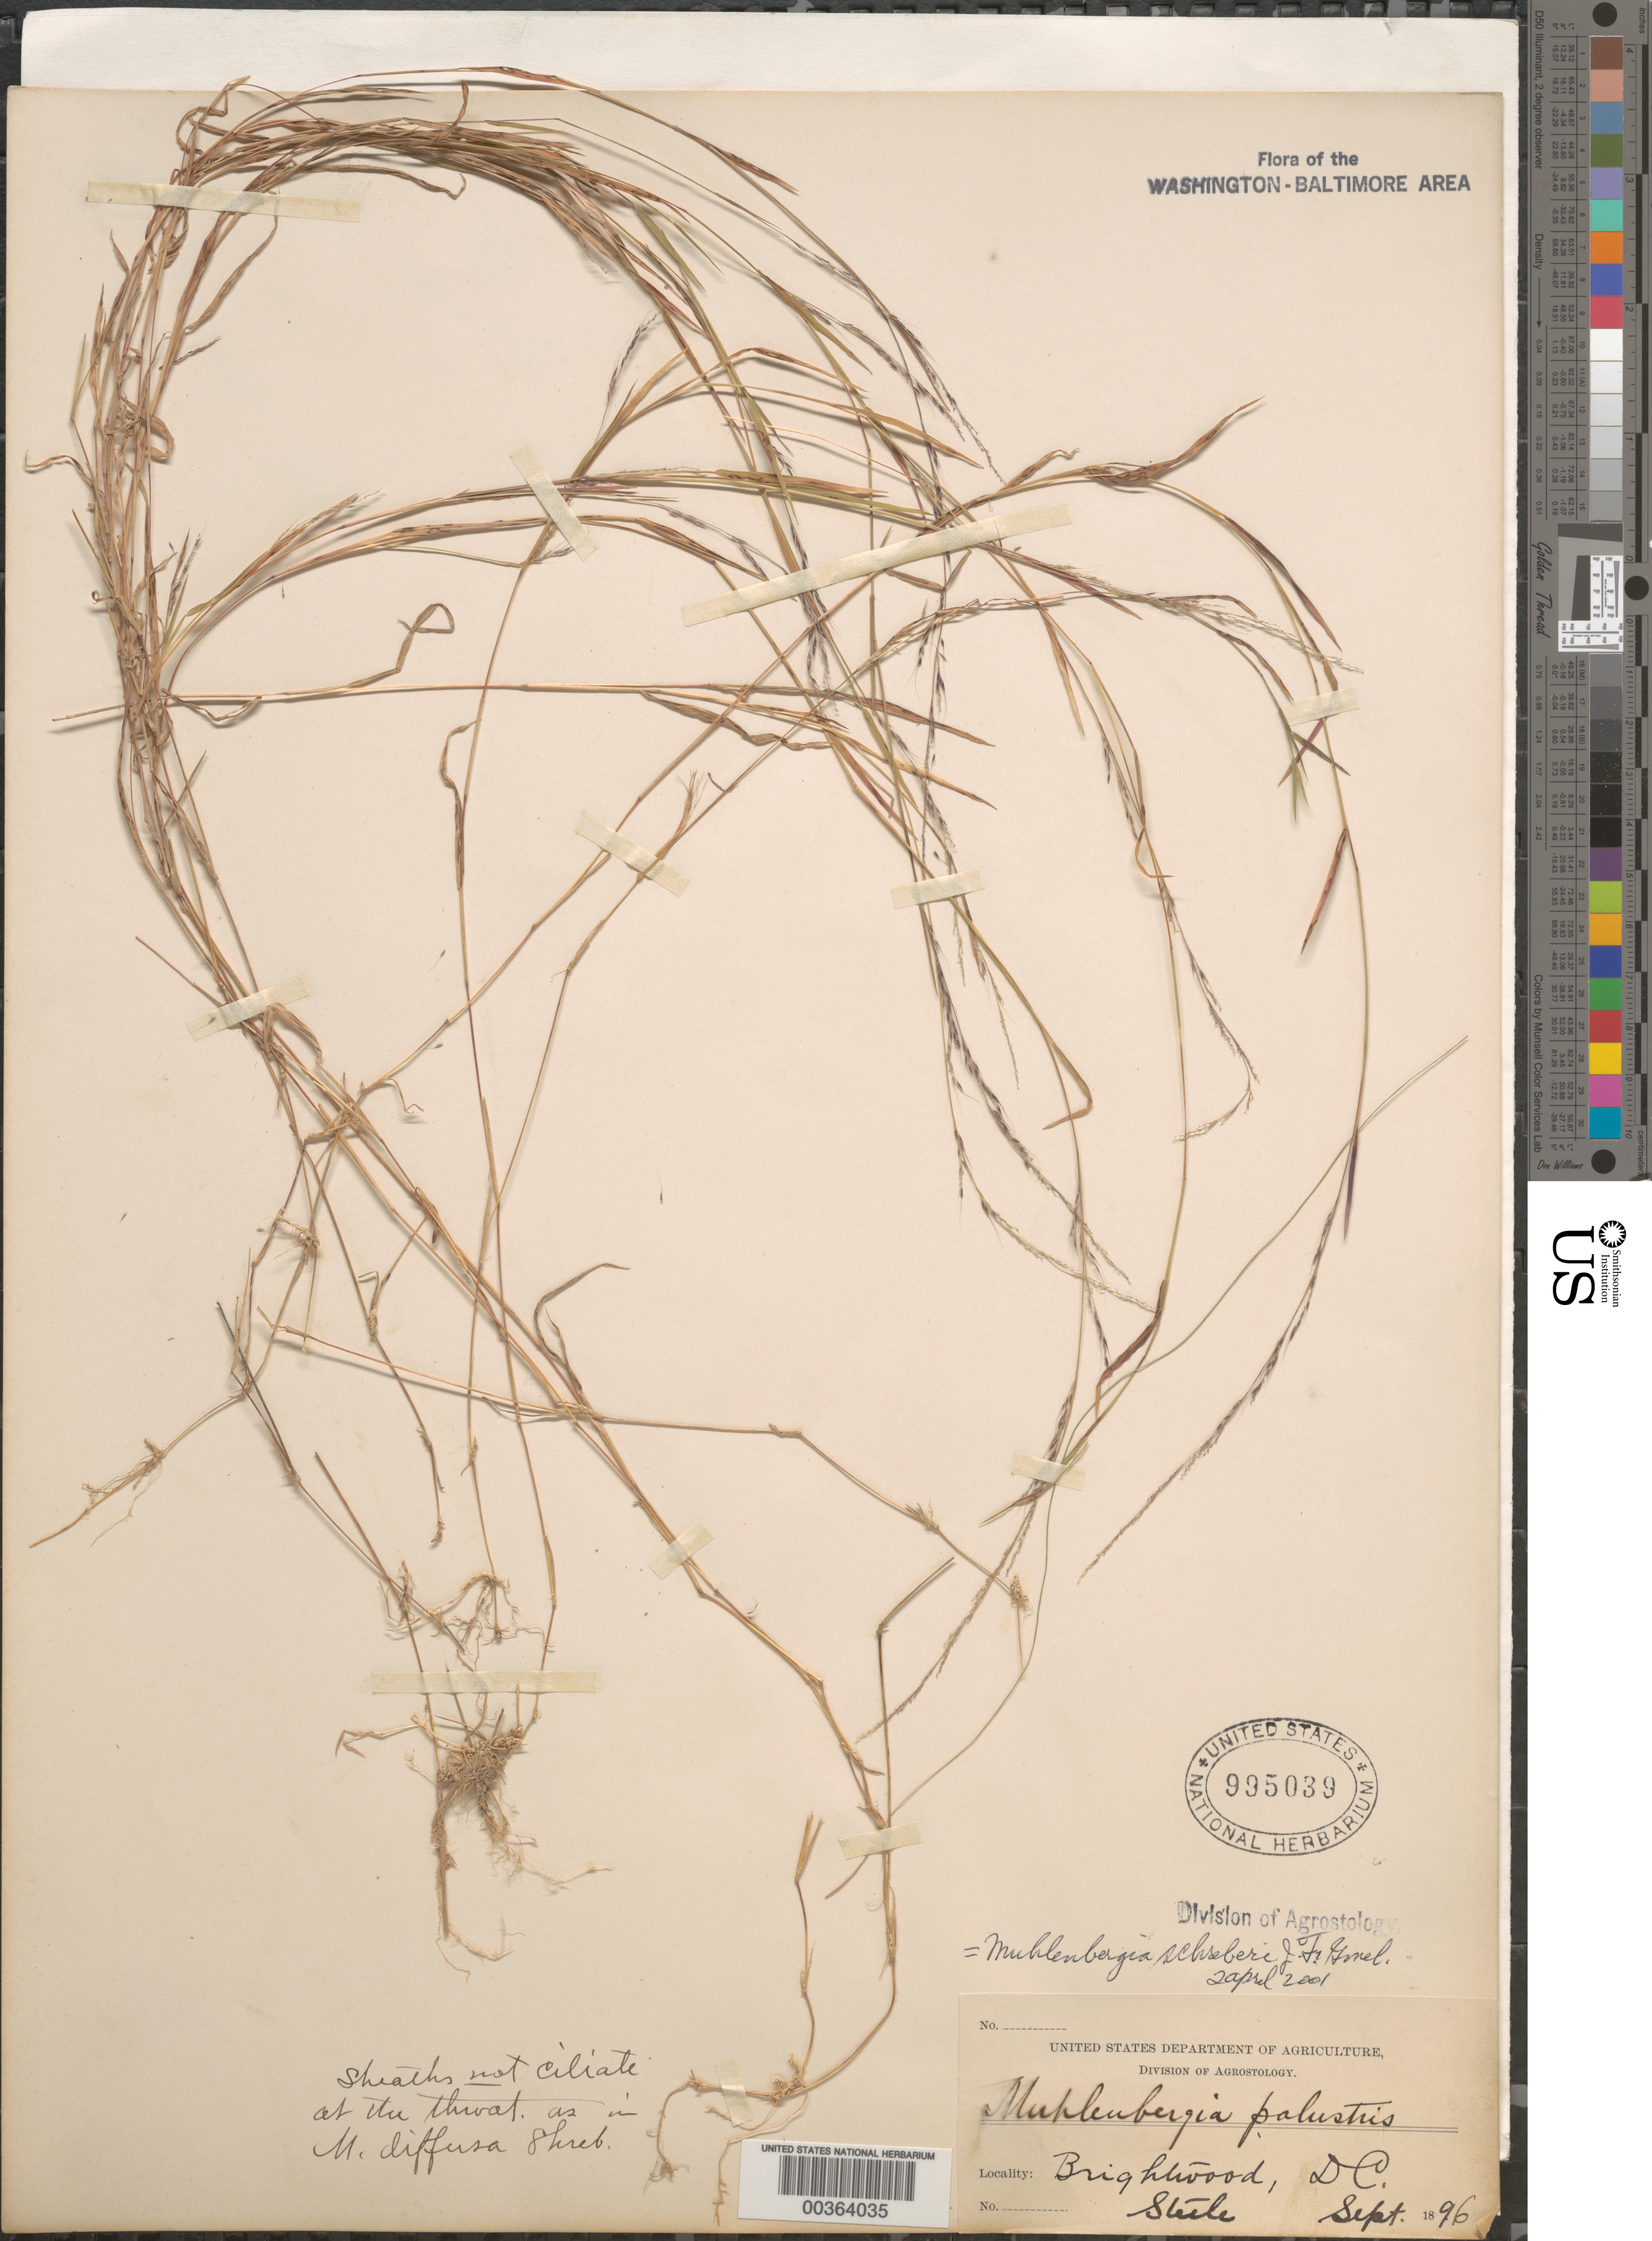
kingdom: Plantae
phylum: Tracheophyta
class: Liliopsida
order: Poales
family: Poaceae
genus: Muhlenbergia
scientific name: Muhlenbergia schreberi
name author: J.F. Gmel.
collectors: E. Steele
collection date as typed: Sep 1896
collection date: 1896-09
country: United States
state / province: District of Columbia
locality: Brightwood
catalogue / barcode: US 995039